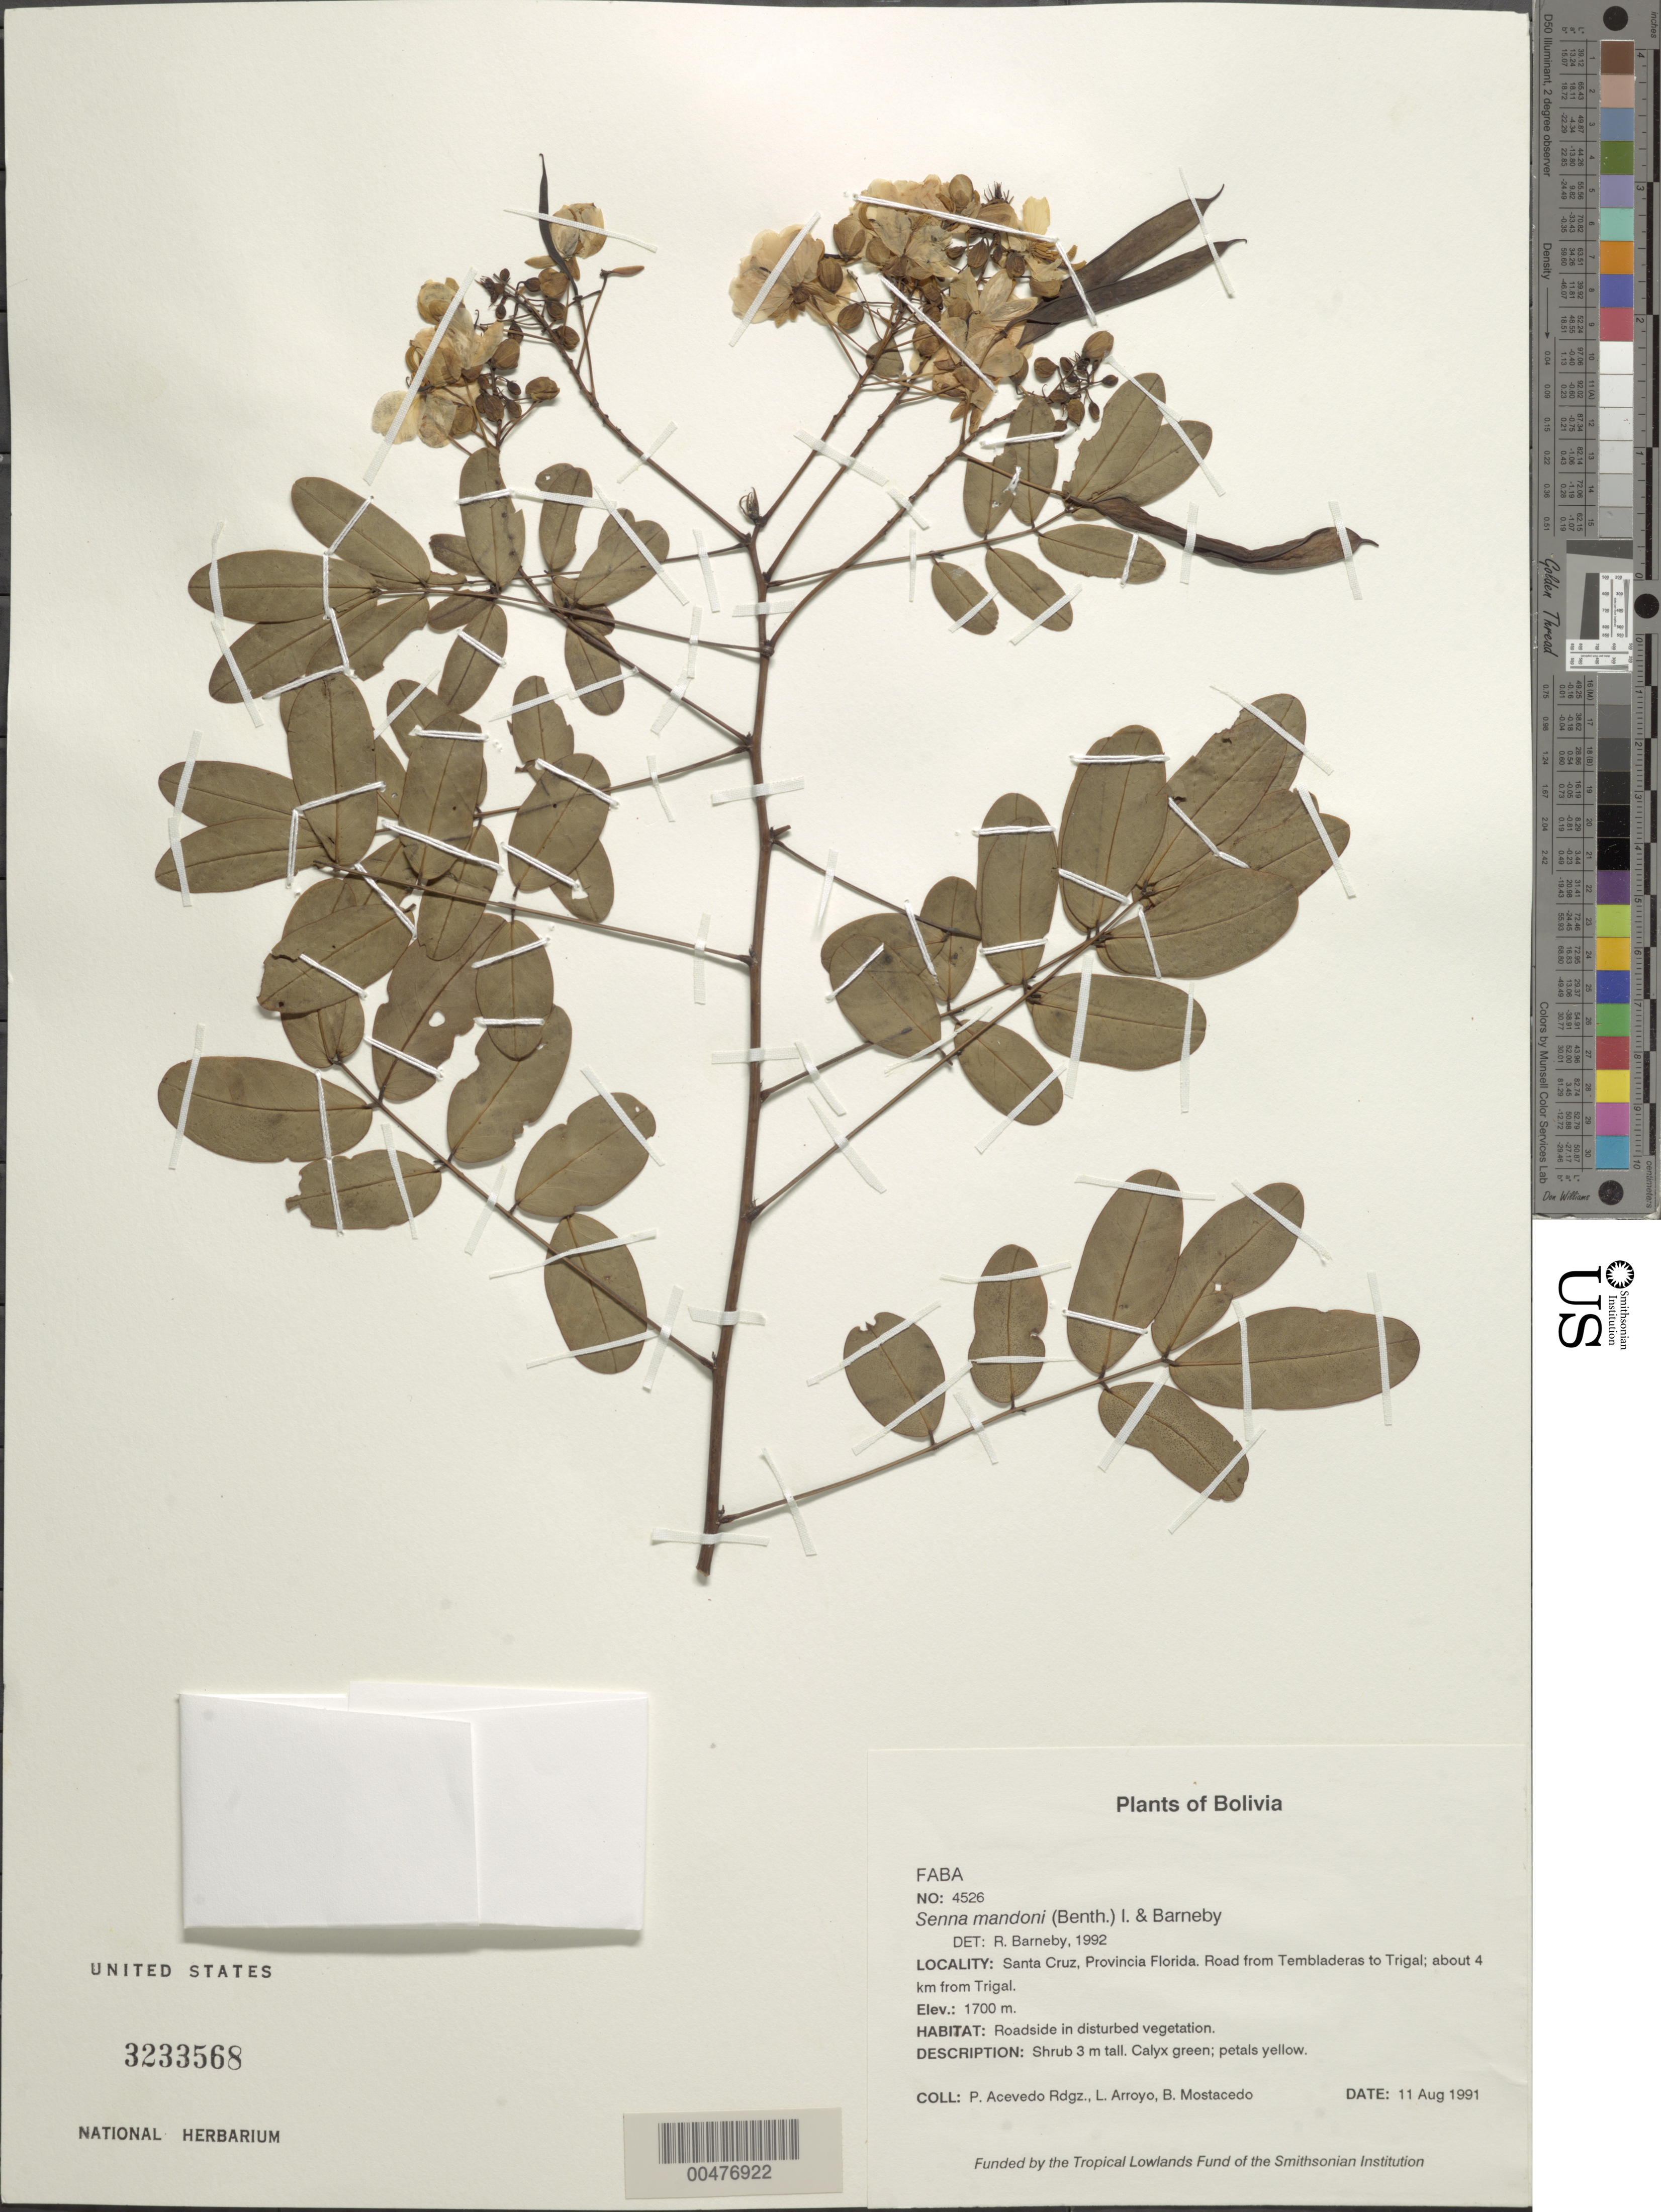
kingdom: Plantae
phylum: Tracheophyta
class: Magnoliopsida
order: Fabales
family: Fabaceae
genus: Senna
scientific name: Senna mandonii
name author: (Benth.) H.S. Irwin & Barneby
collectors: P. Acevedo-Rodr., L. Arroyo & B. Mostacedo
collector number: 4526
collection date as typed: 11 Aug 1991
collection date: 1991-08-11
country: Bolivia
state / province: Santa Cruz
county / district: Florida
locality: Depart. Santa Cruz, Provincia Florida. Road from Tembladeras to Trigal; about 4 km from Trigal.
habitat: Roadside in disturbed vegetation.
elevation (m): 1700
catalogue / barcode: US 3233568